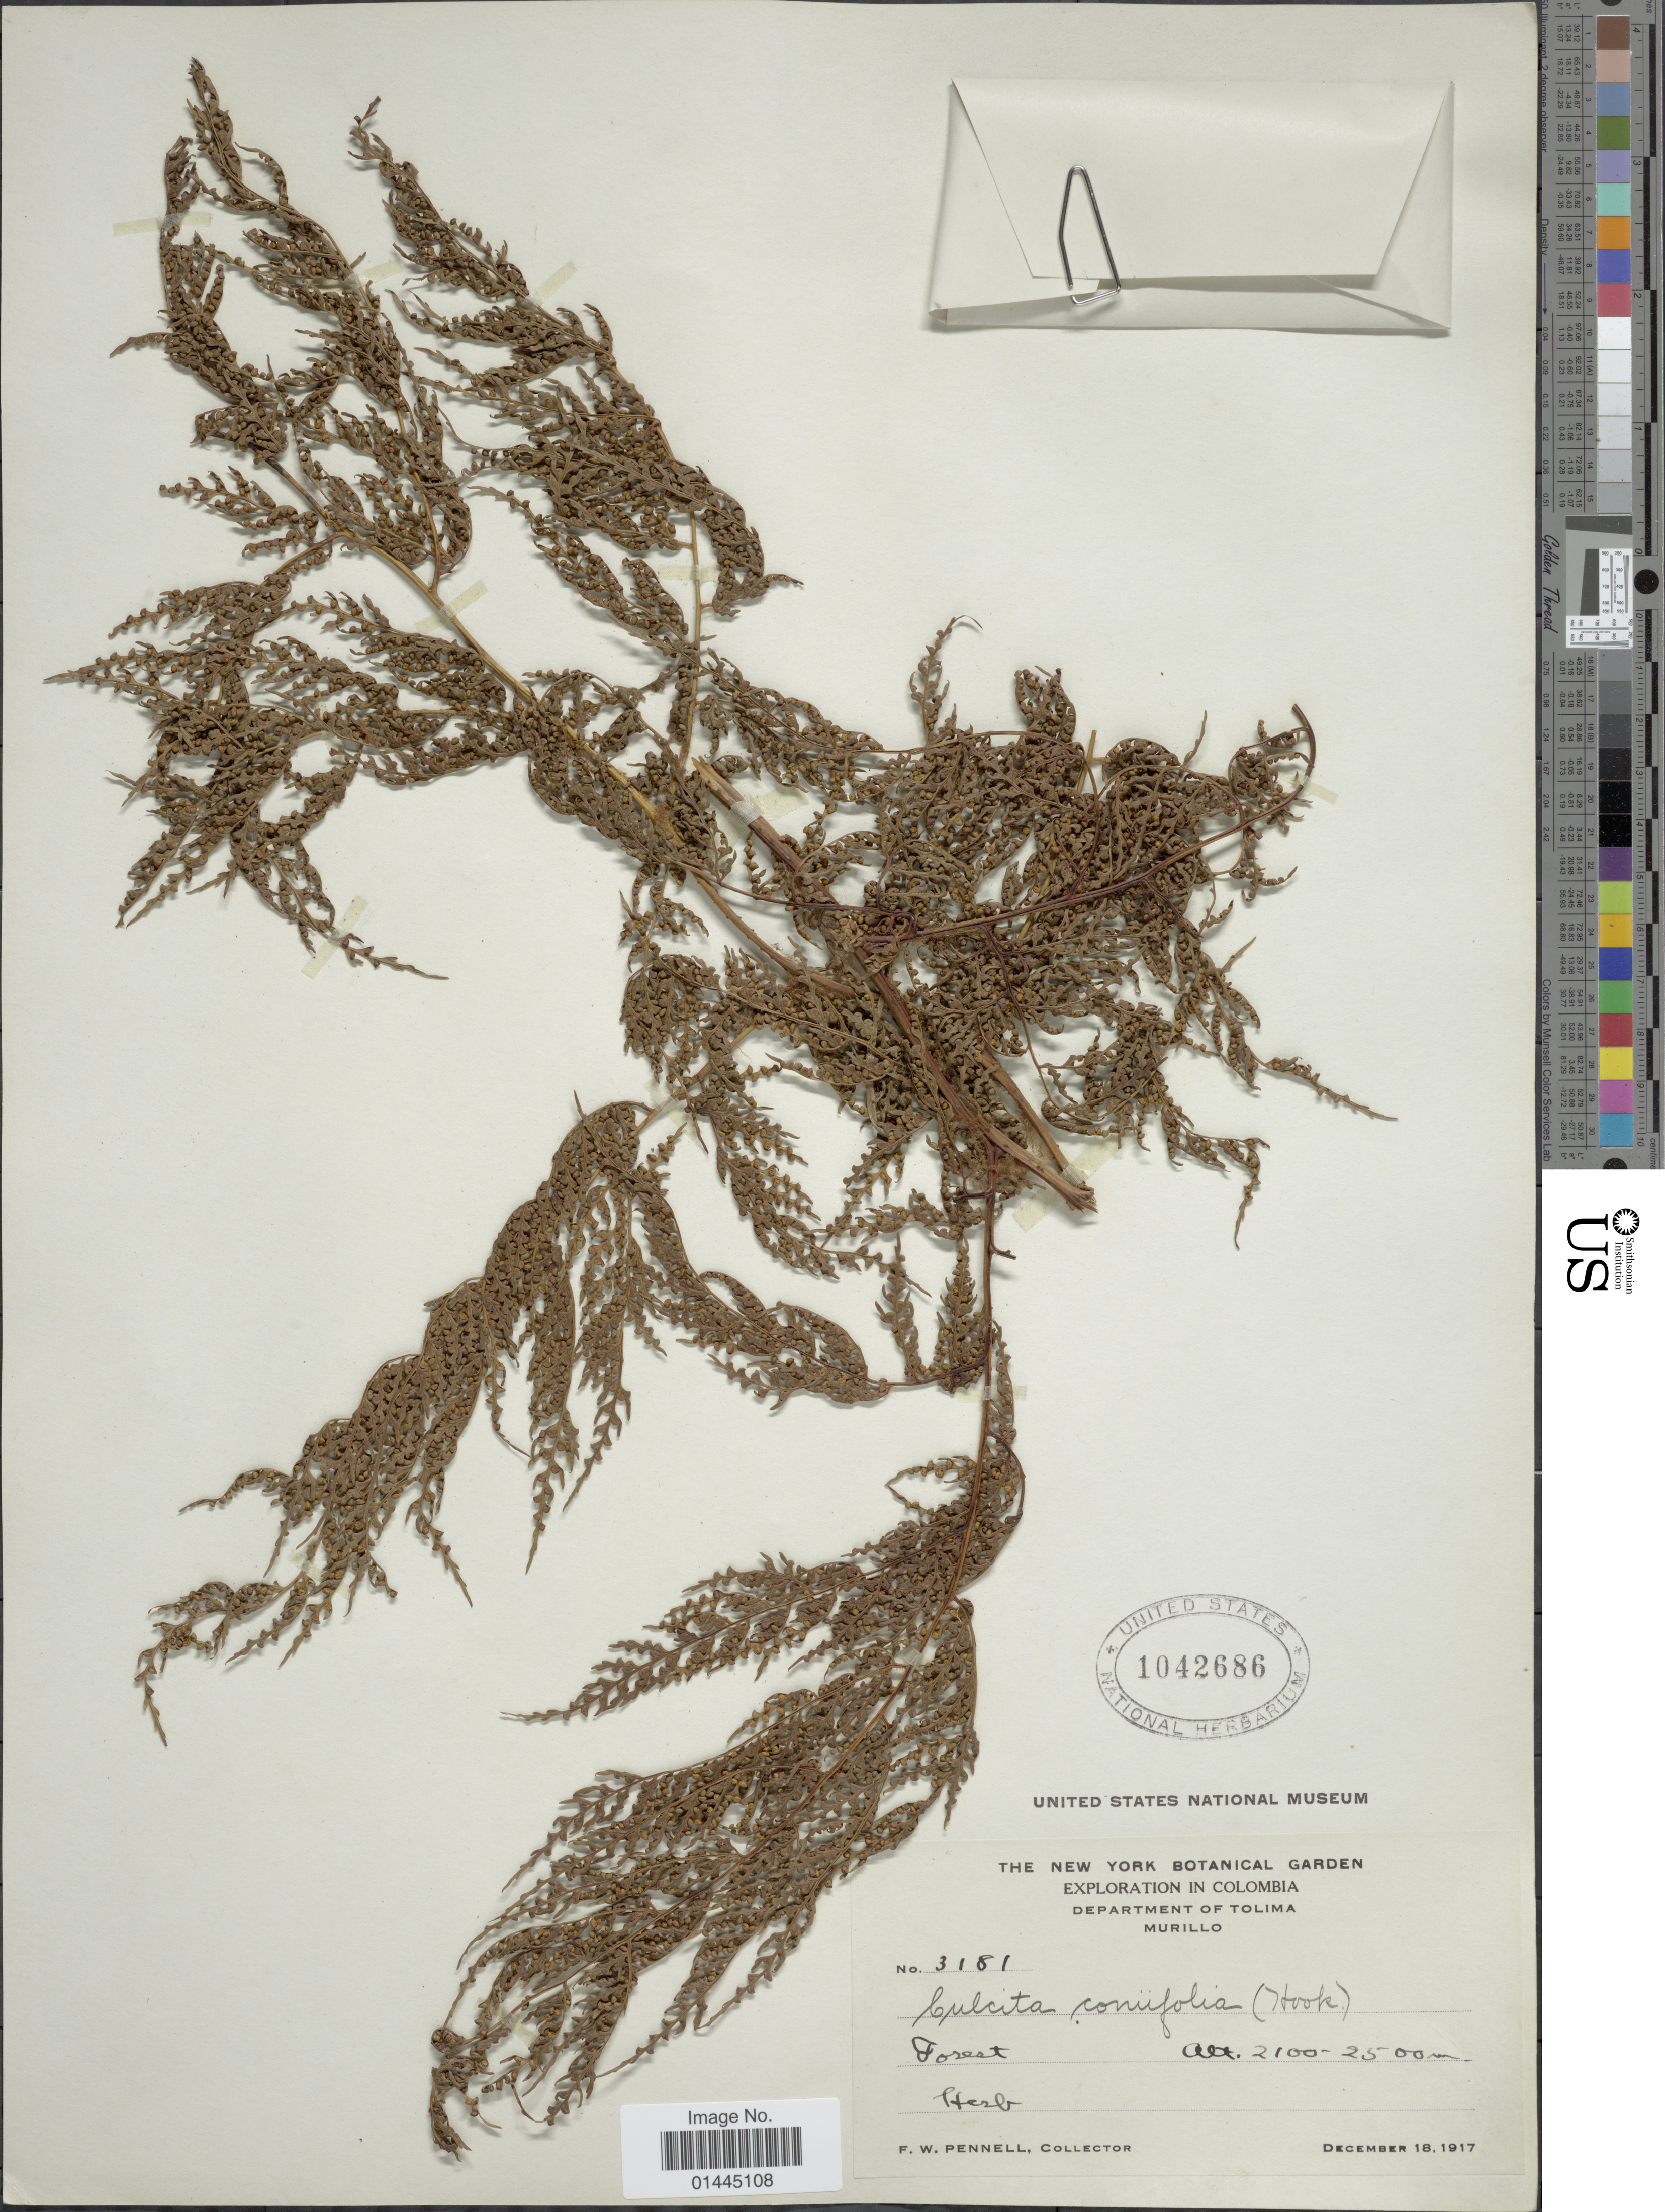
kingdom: Plantae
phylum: Tracheophyta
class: Polypodiopsida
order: Cyatheales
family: Culcitaceae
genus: Culcita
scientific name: Culcita coniifolia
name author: (Hook.) Maxon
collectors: F. W. Pennell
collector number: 3181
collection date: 1917-12-18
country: Colombia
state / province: Tolima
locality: Murillo, forest.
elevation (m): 2100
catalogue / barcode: US 1042686